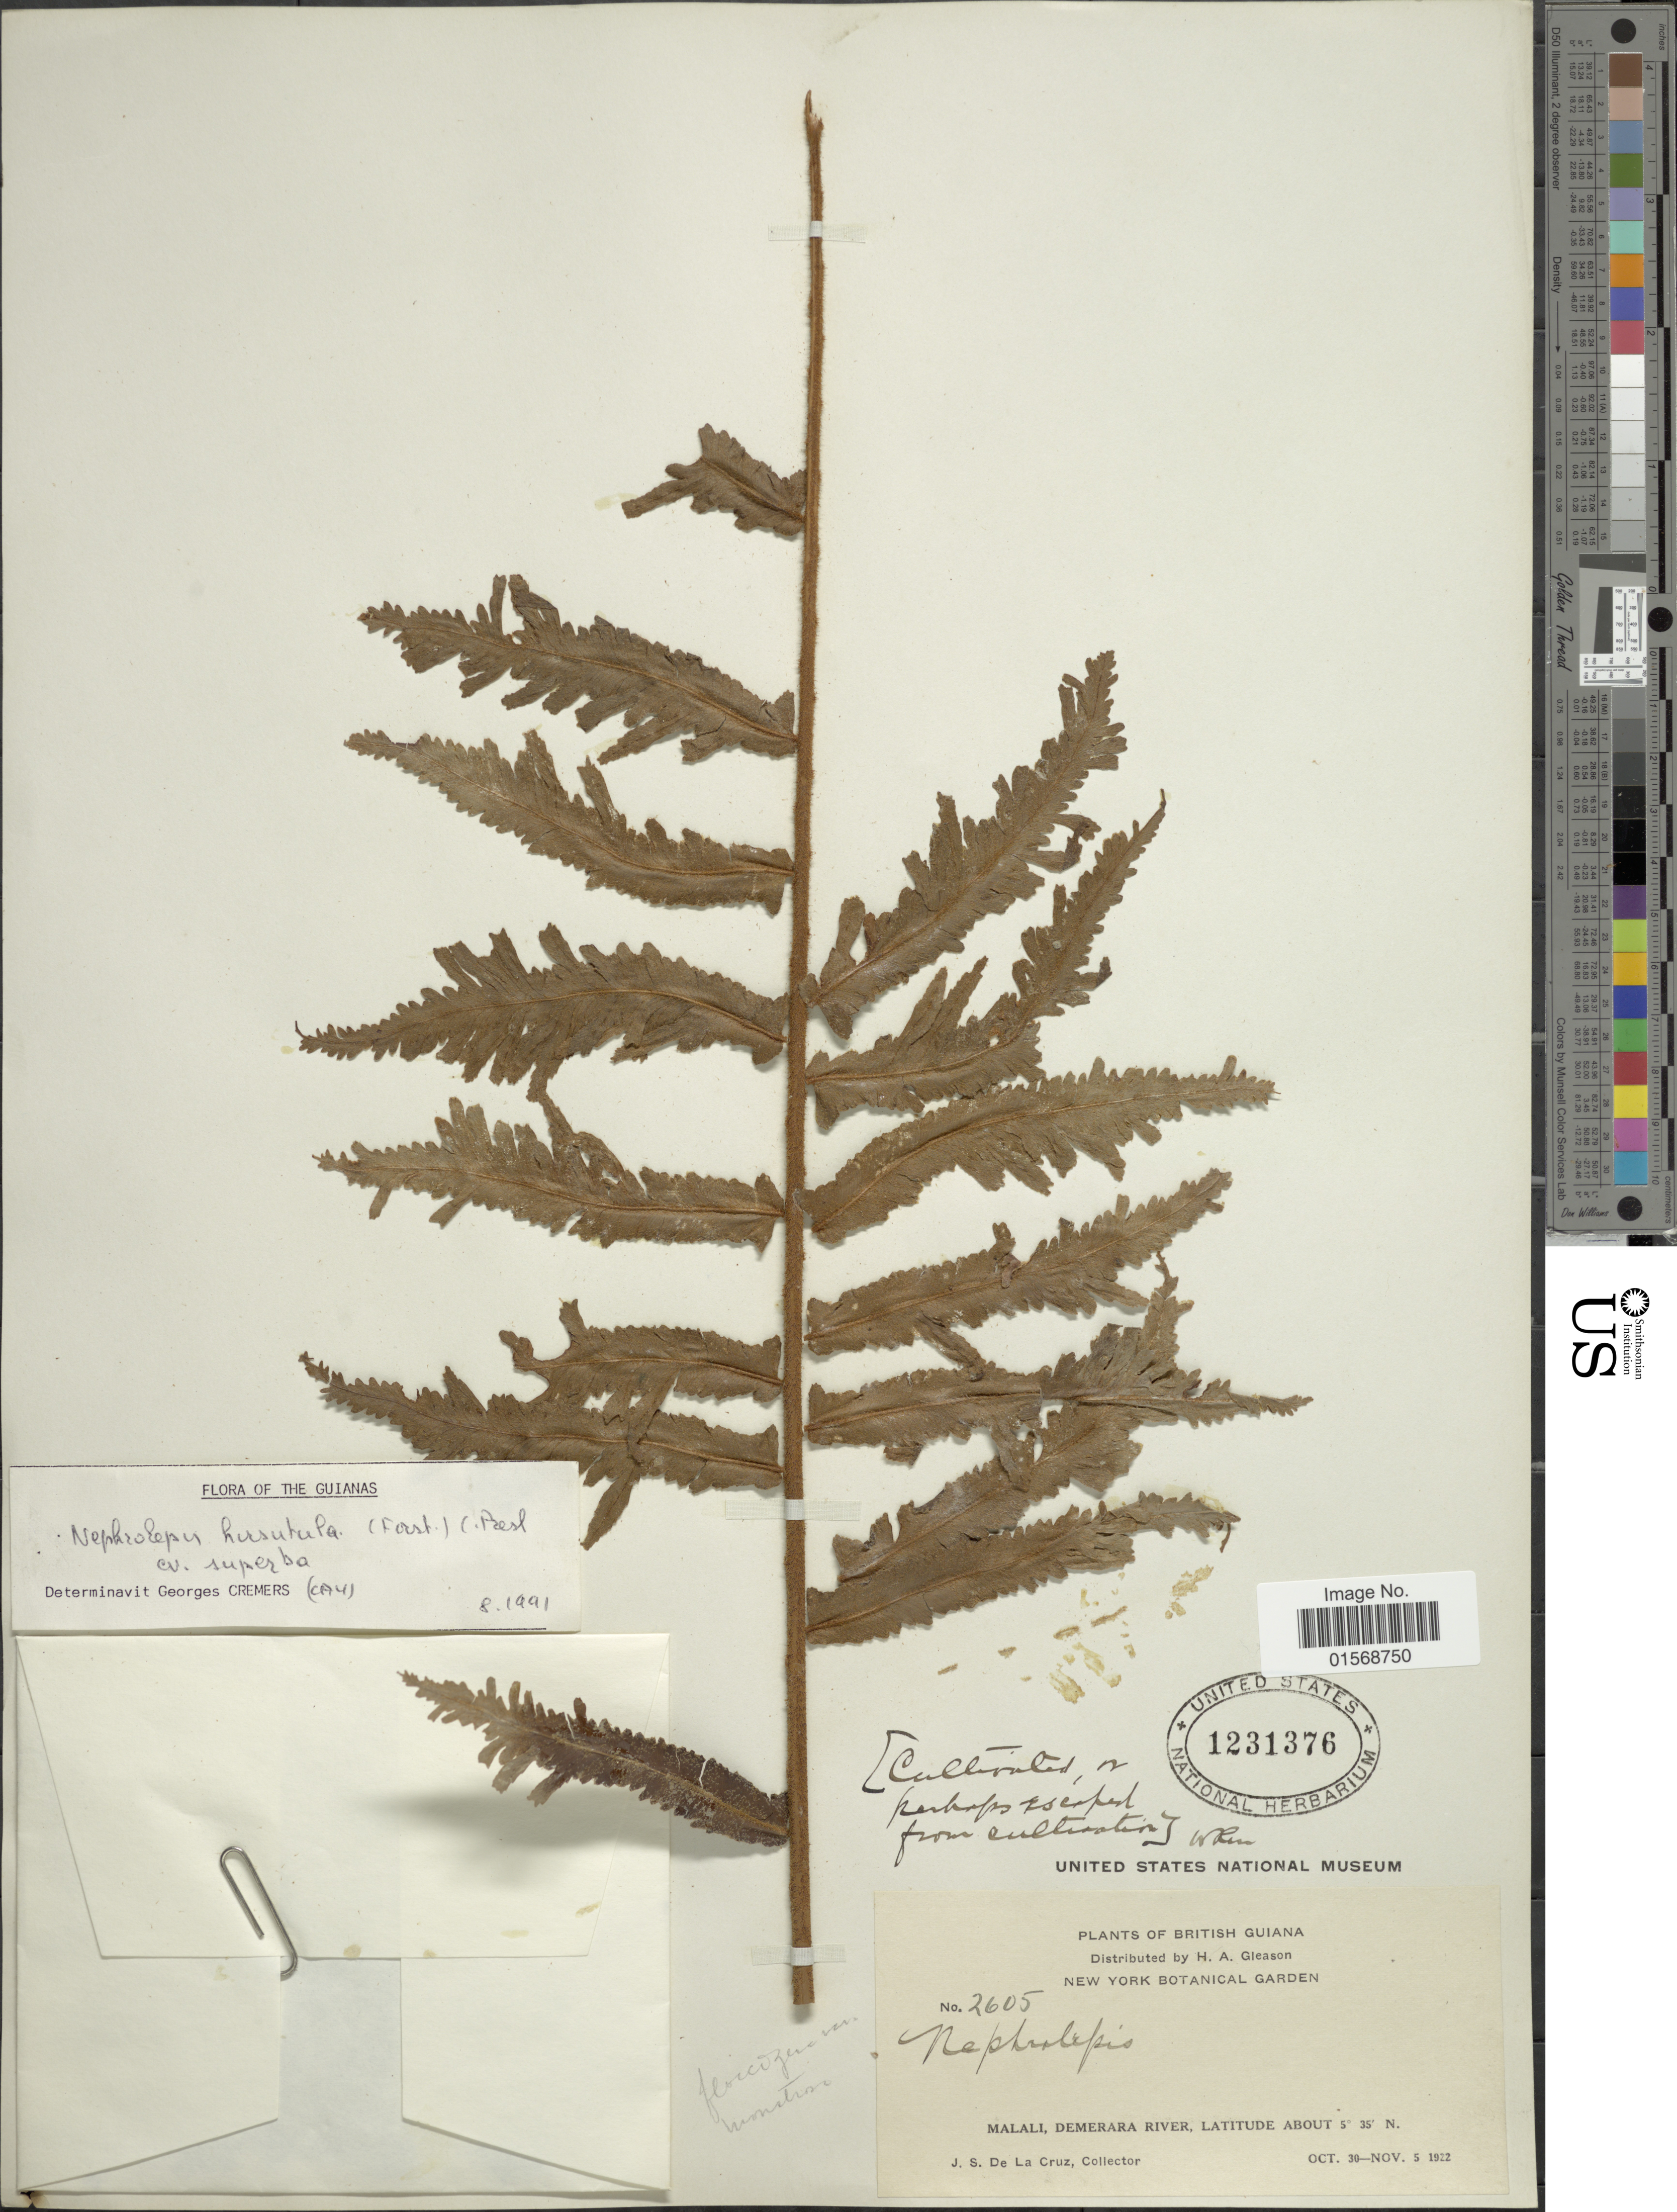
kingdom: Plantae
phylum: Tracheophyta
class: Polypodiopsida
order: Polypodiales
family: Nephrolepidaceae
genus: Nephrolepis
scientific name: Nephrolepis hirsutula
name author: (G. Forst.) C. Presl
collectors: J. S. de la Cruz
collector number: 2605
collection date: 1922-10-30/1922-11-05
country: Guyana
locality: British Guiana, Malali, Demerara River.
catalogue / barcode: US 1231376